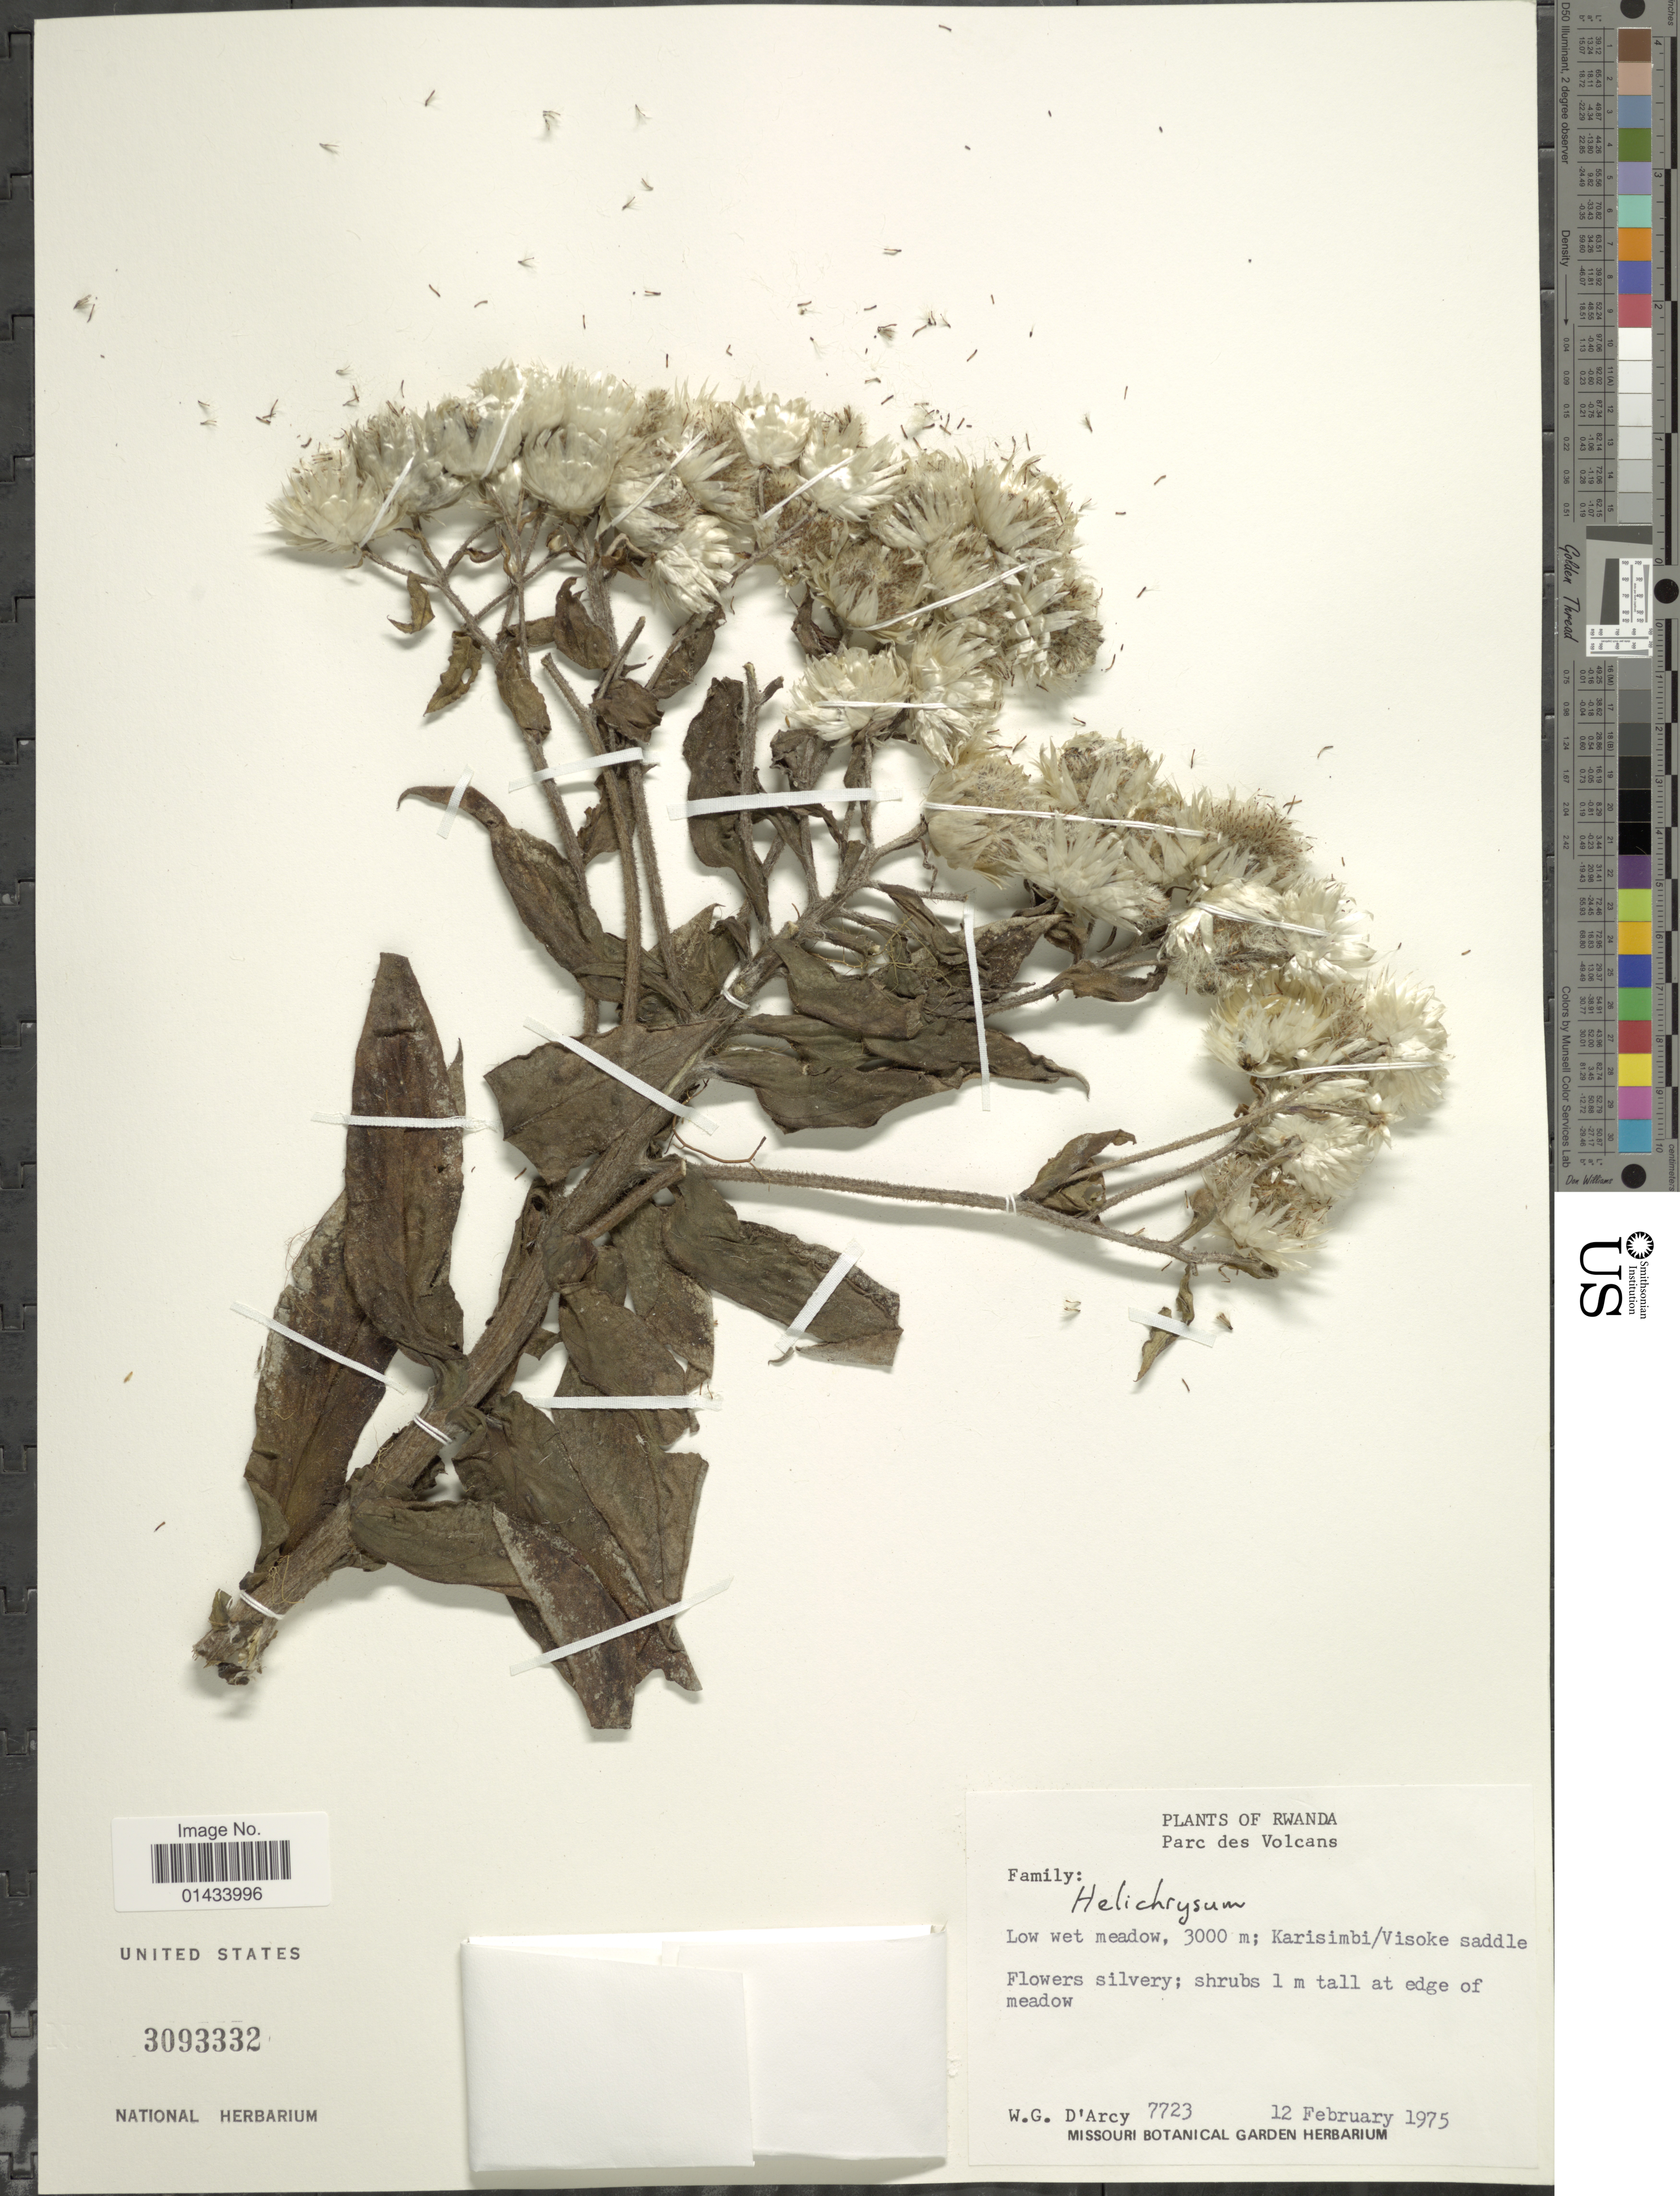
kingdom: Plantae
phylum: Tracheophyta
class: Magnoliopsida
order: Asterales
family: Asteraceae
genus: Helichrysum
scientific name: Helichrysum sp.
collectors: W. G. D'Arcy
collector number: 7723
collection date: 1975-02-12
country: Rwanda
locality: Parc des Volcans, low wet meadow, Karisimbi/ Visoke saddle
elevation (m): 3000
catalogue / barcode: US 3093332